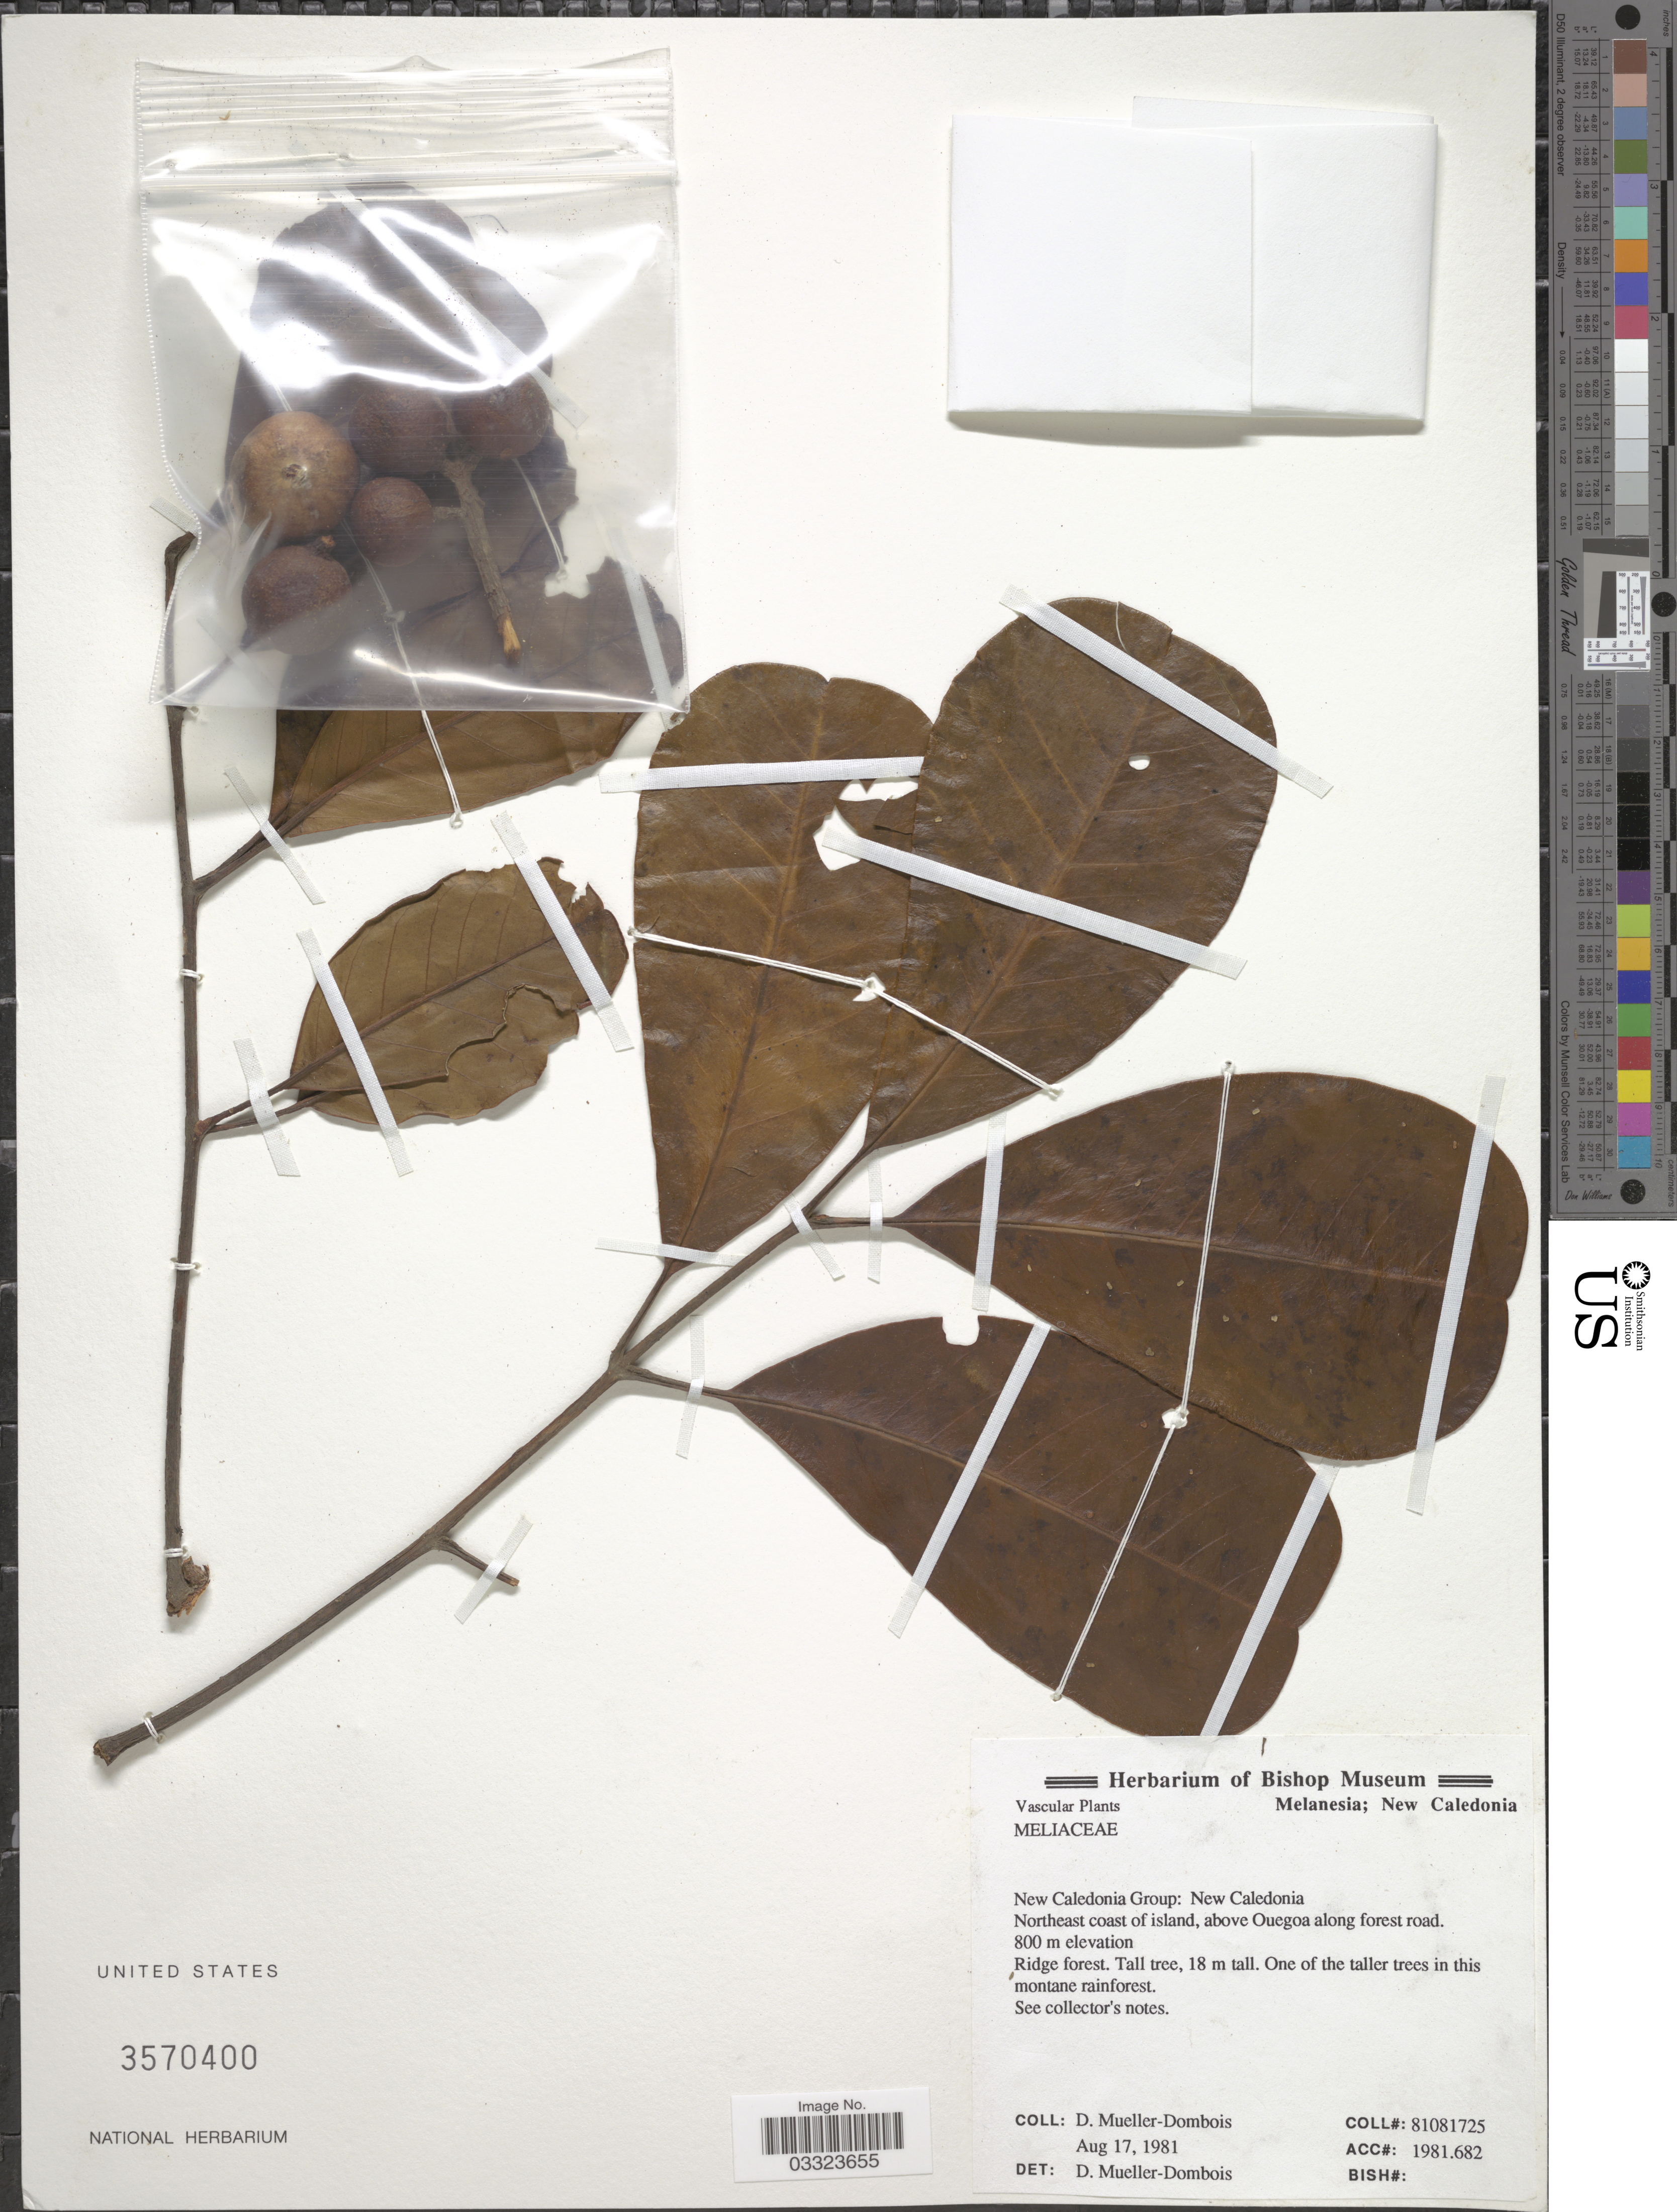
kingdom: Plantae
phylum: Tracheophyta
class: Magnoliopsida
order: Sapindales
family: Meliaceae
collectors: D. Mueller-Dombois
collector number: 81081725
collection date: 1981-08-17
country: New Caledonia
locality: Northeast coast of island, above Ouegoa along forest road.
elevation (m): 800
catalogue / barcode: US 3570400